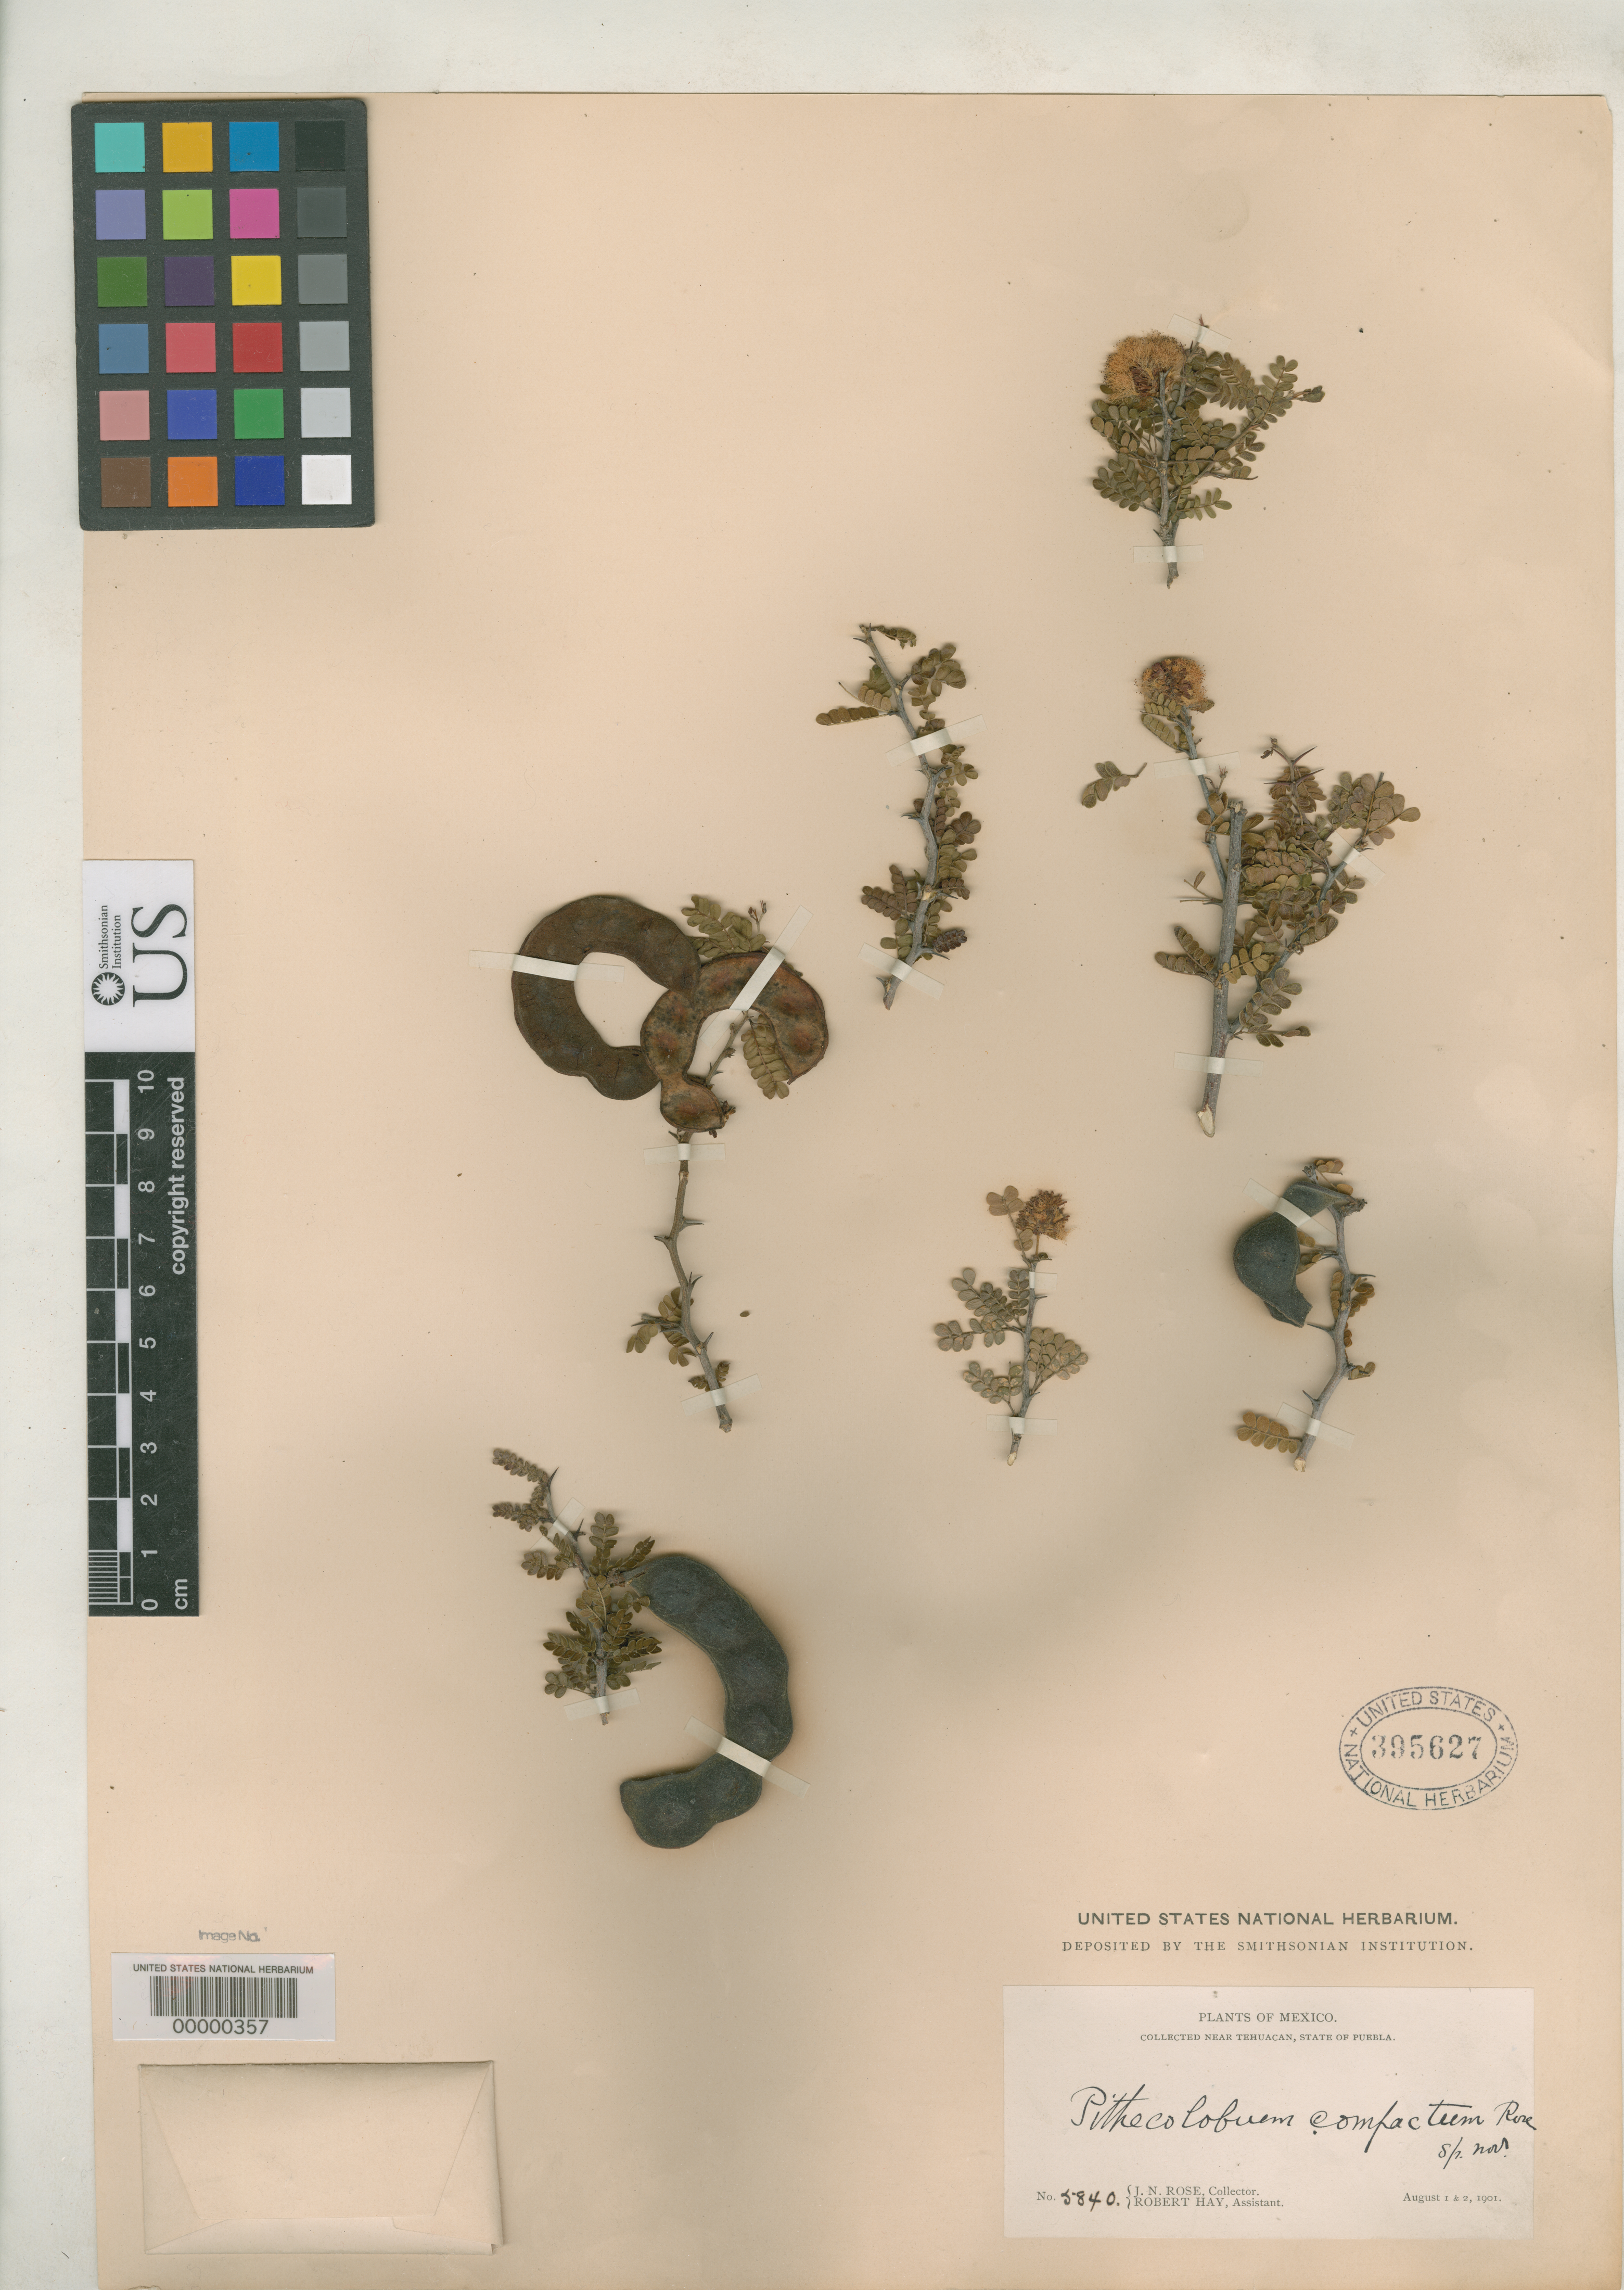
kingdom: Plantae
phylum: Tracheophyta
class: Magnoliopsida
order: Fabales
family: Fabaceae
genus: Pithecellobium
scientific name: Pithecellobium compactum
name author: Rose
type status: Holotype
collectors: J. N. Rose & R. H. Hay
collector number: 5840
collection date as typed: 01 Aug 1901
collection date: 1901-08-01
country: Mexico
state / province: Puebla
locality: West of Tehuacan.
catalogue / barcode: US 395627